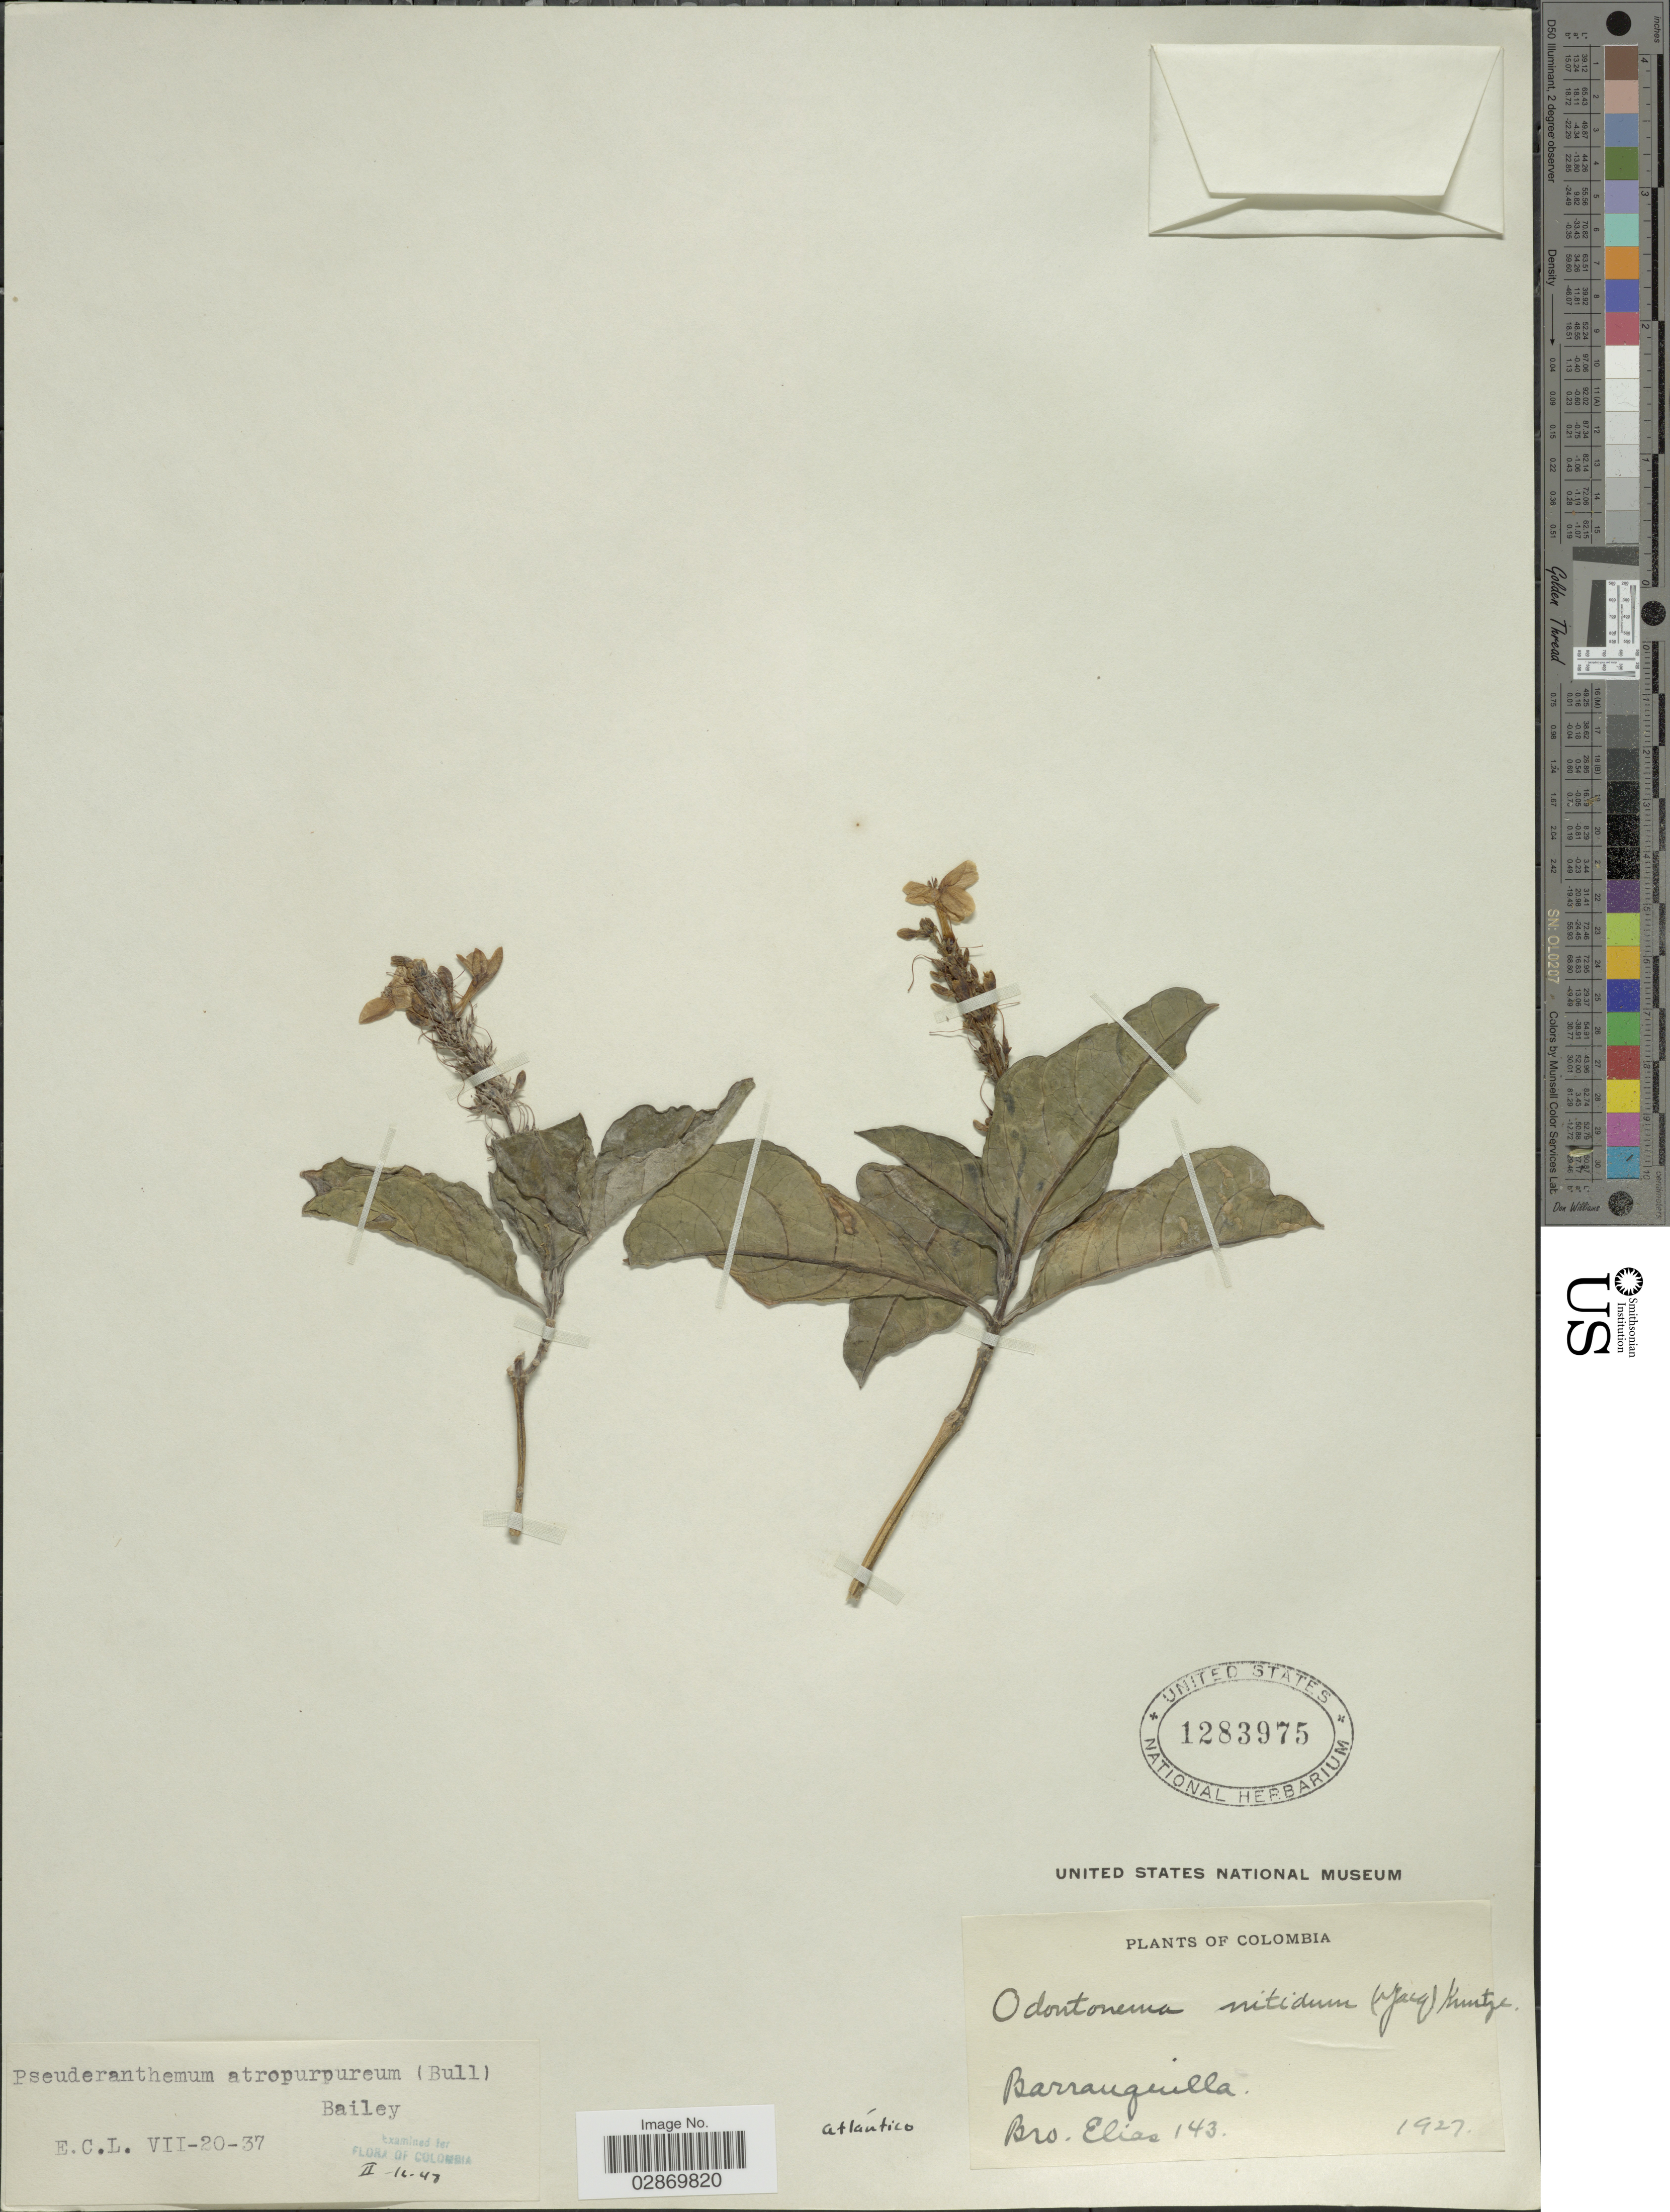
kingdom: Plantae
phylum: Tracheophyta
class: Magnoliopsida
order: Lamiales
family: Acanthaceae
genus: Pseuderanthemum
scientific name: Pseuderanthemum atropurpureum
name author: (W. Bull) L.H. Bailey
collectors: Bro. Elias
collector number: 143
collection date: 1927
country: Colombia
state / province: Atlántico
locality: Barranquilla.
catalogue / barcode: US 1283975